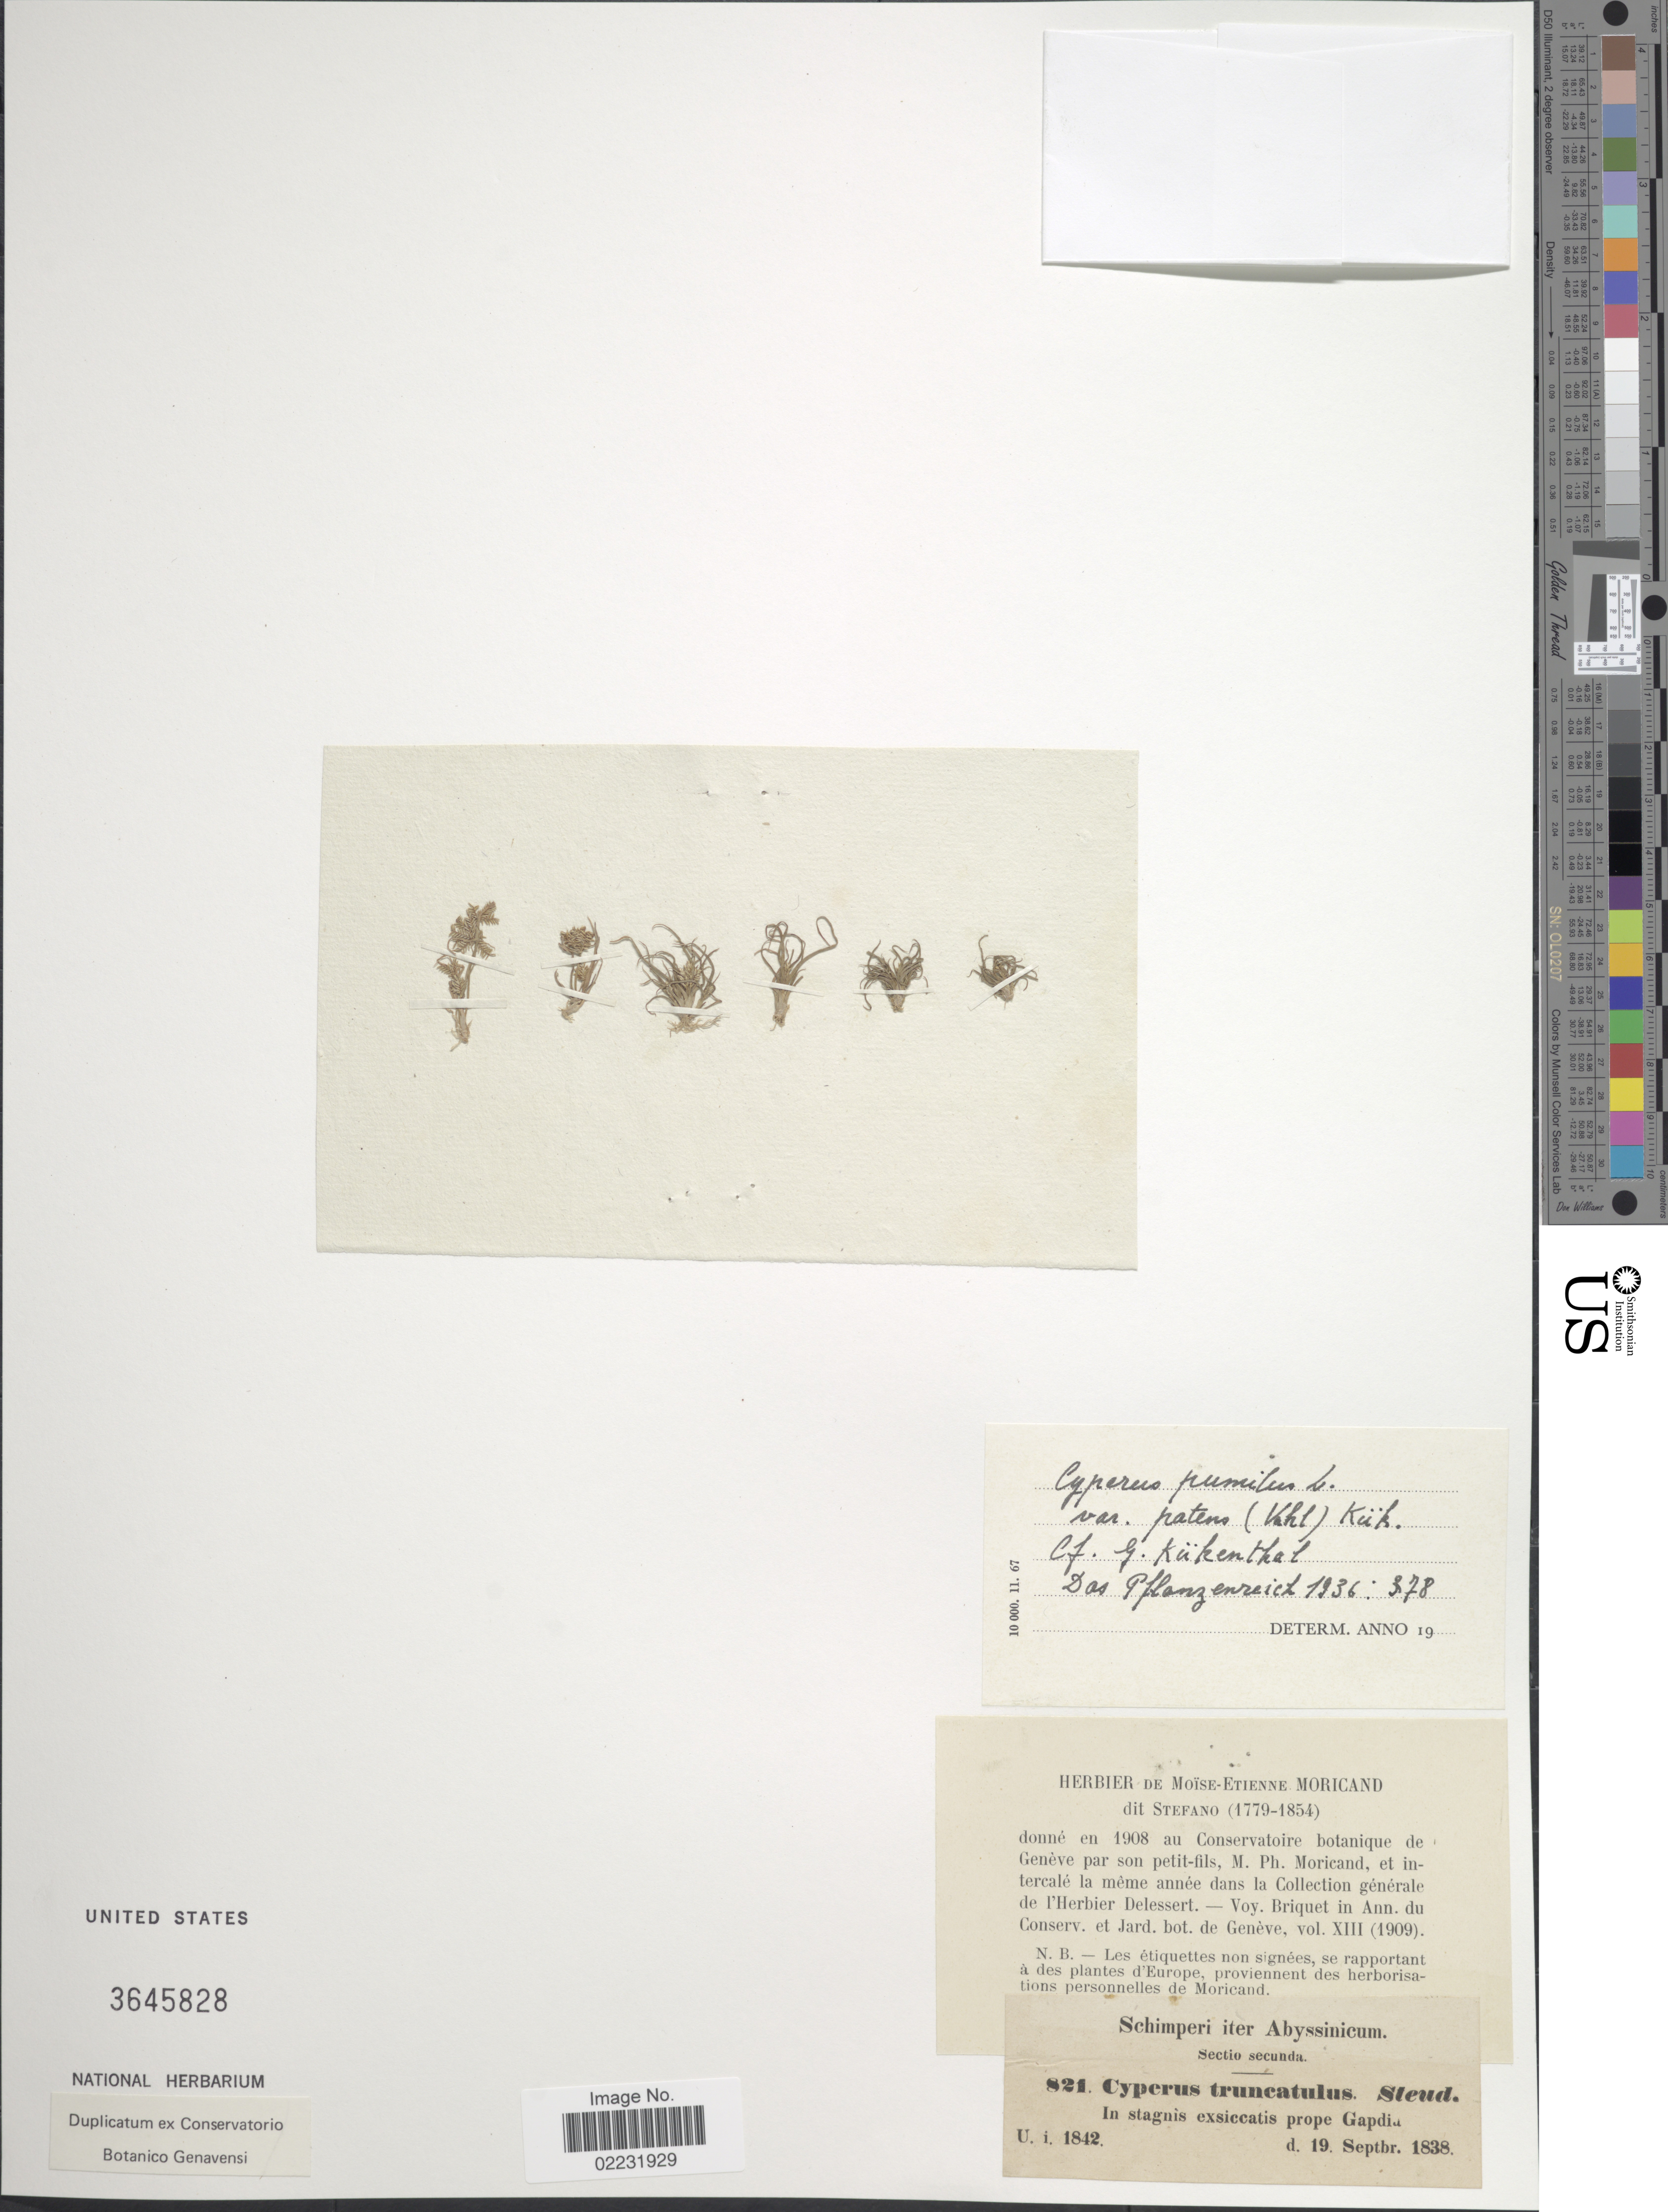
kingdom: Plantae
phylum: Tracheophyta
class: Liliopsida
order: Poales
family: Cyperaceae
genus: Cyperus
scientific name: Cyperus pumilus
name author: L.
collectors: -. Schimper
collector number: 821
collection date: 1838-09-19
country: Eritrea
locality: Abyssinicum, In stagnas exsiccatis prope Gapdia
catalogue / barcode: US 3645828